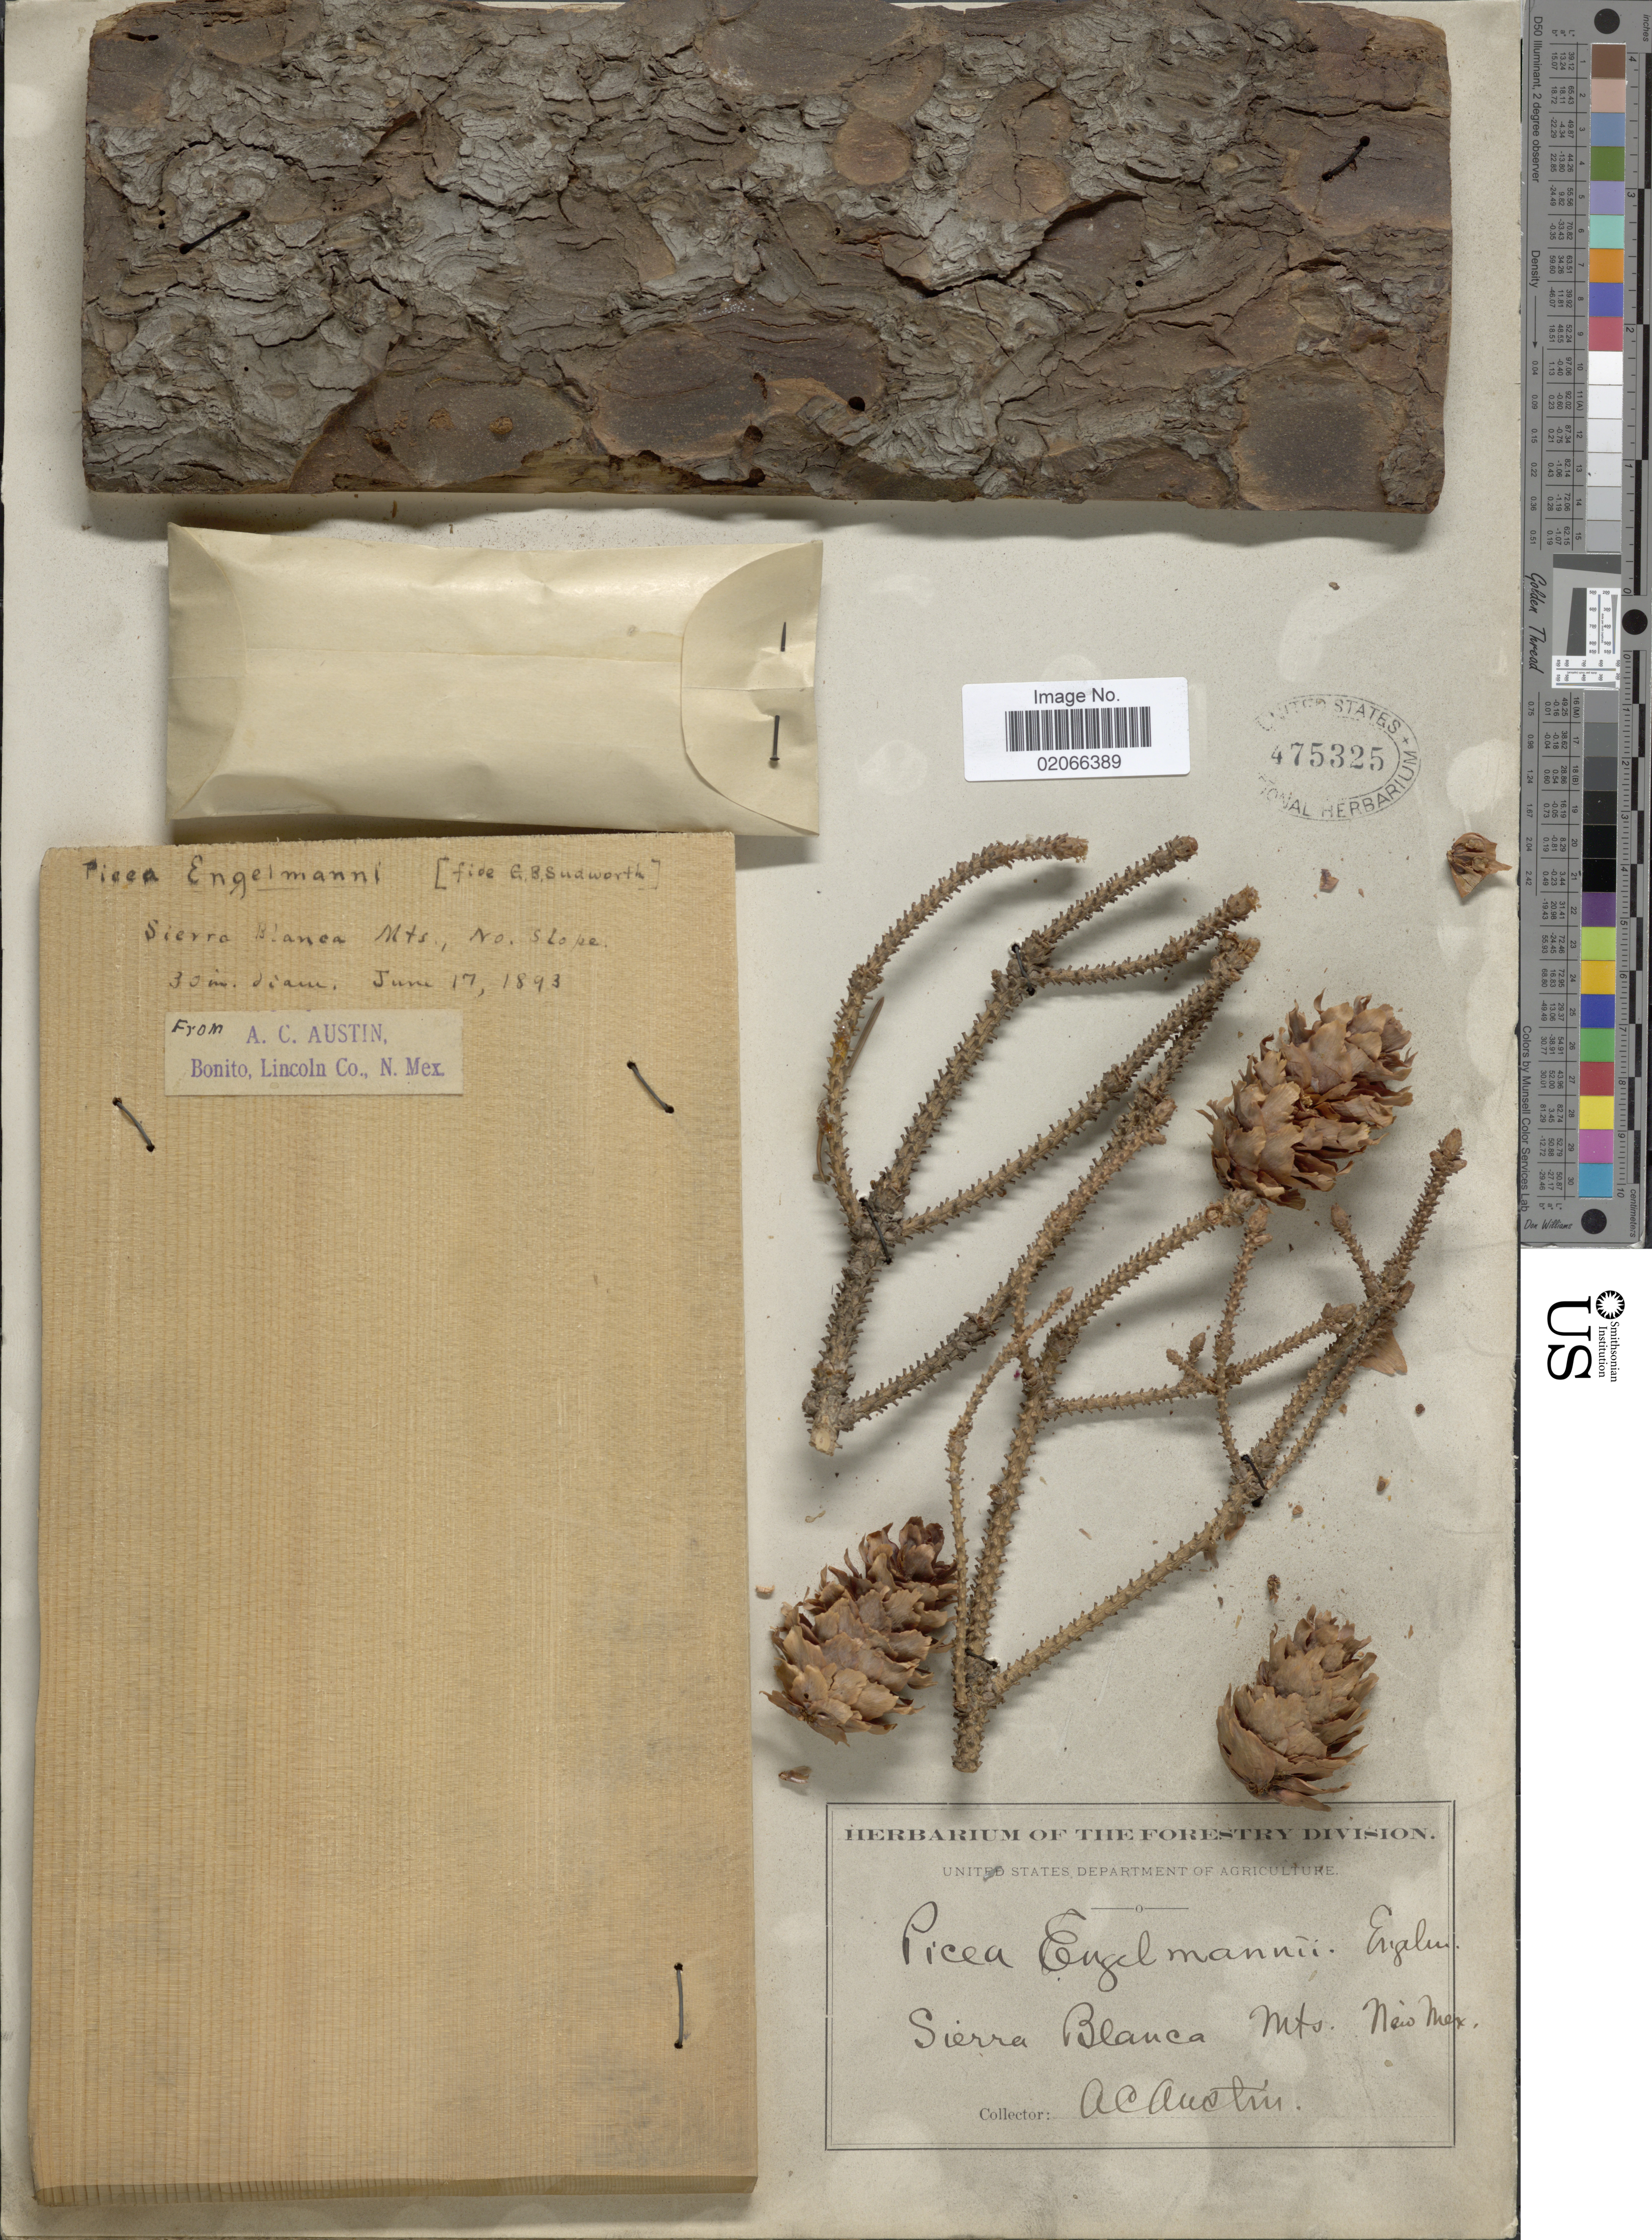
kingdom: Plantae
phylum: Tracheophyta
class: Pinopsida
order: Pinales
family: Pinaceae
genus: Picea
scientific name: Picea engelmannii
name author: Parry ex Engelm.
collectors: A. Austin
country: United States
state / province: New Mexico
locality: Sierra Blanca Mts., no. slope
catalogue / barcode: US 475325